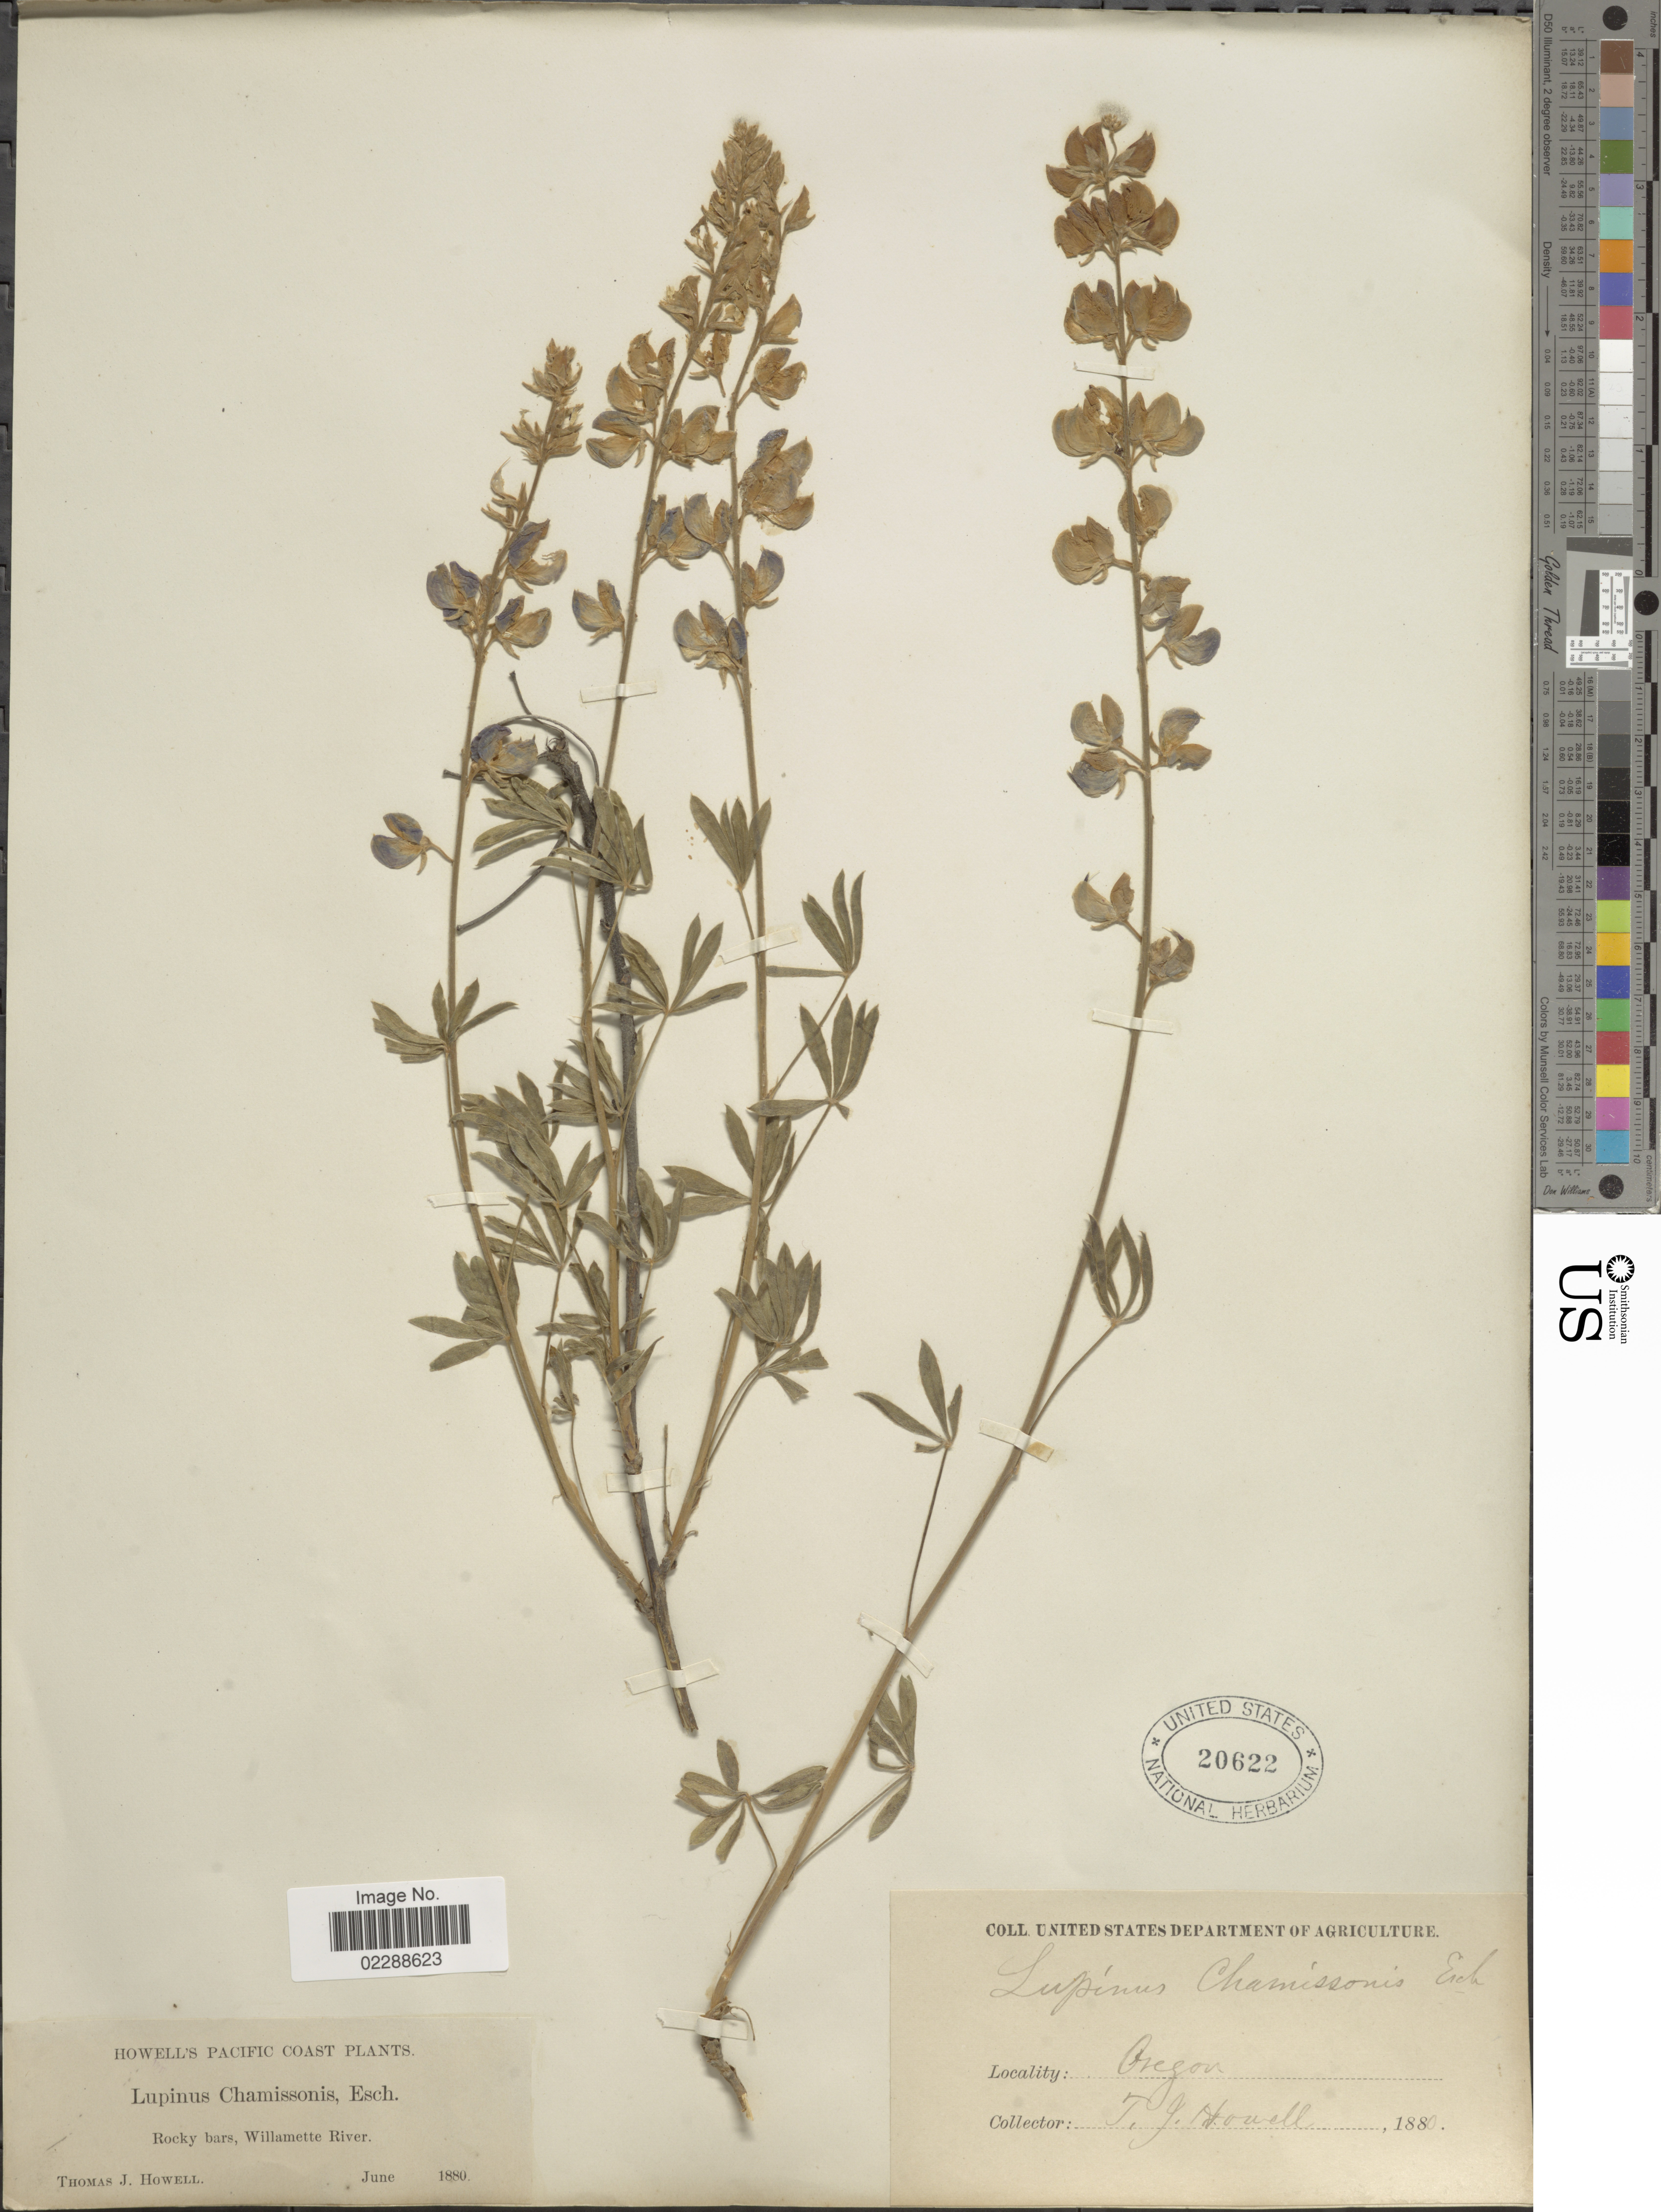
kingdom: Plantae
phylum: Tracheophyta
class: Magnoliopsida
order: Fabales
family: Fabaceae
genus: Lupinus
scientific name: Lupinus sp.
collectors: T. J. Howell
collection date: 1880-06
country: United States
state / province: Oregon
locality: Howell' s Pacific Coast, Rocky bars, Willamette River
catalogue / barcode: US 20622